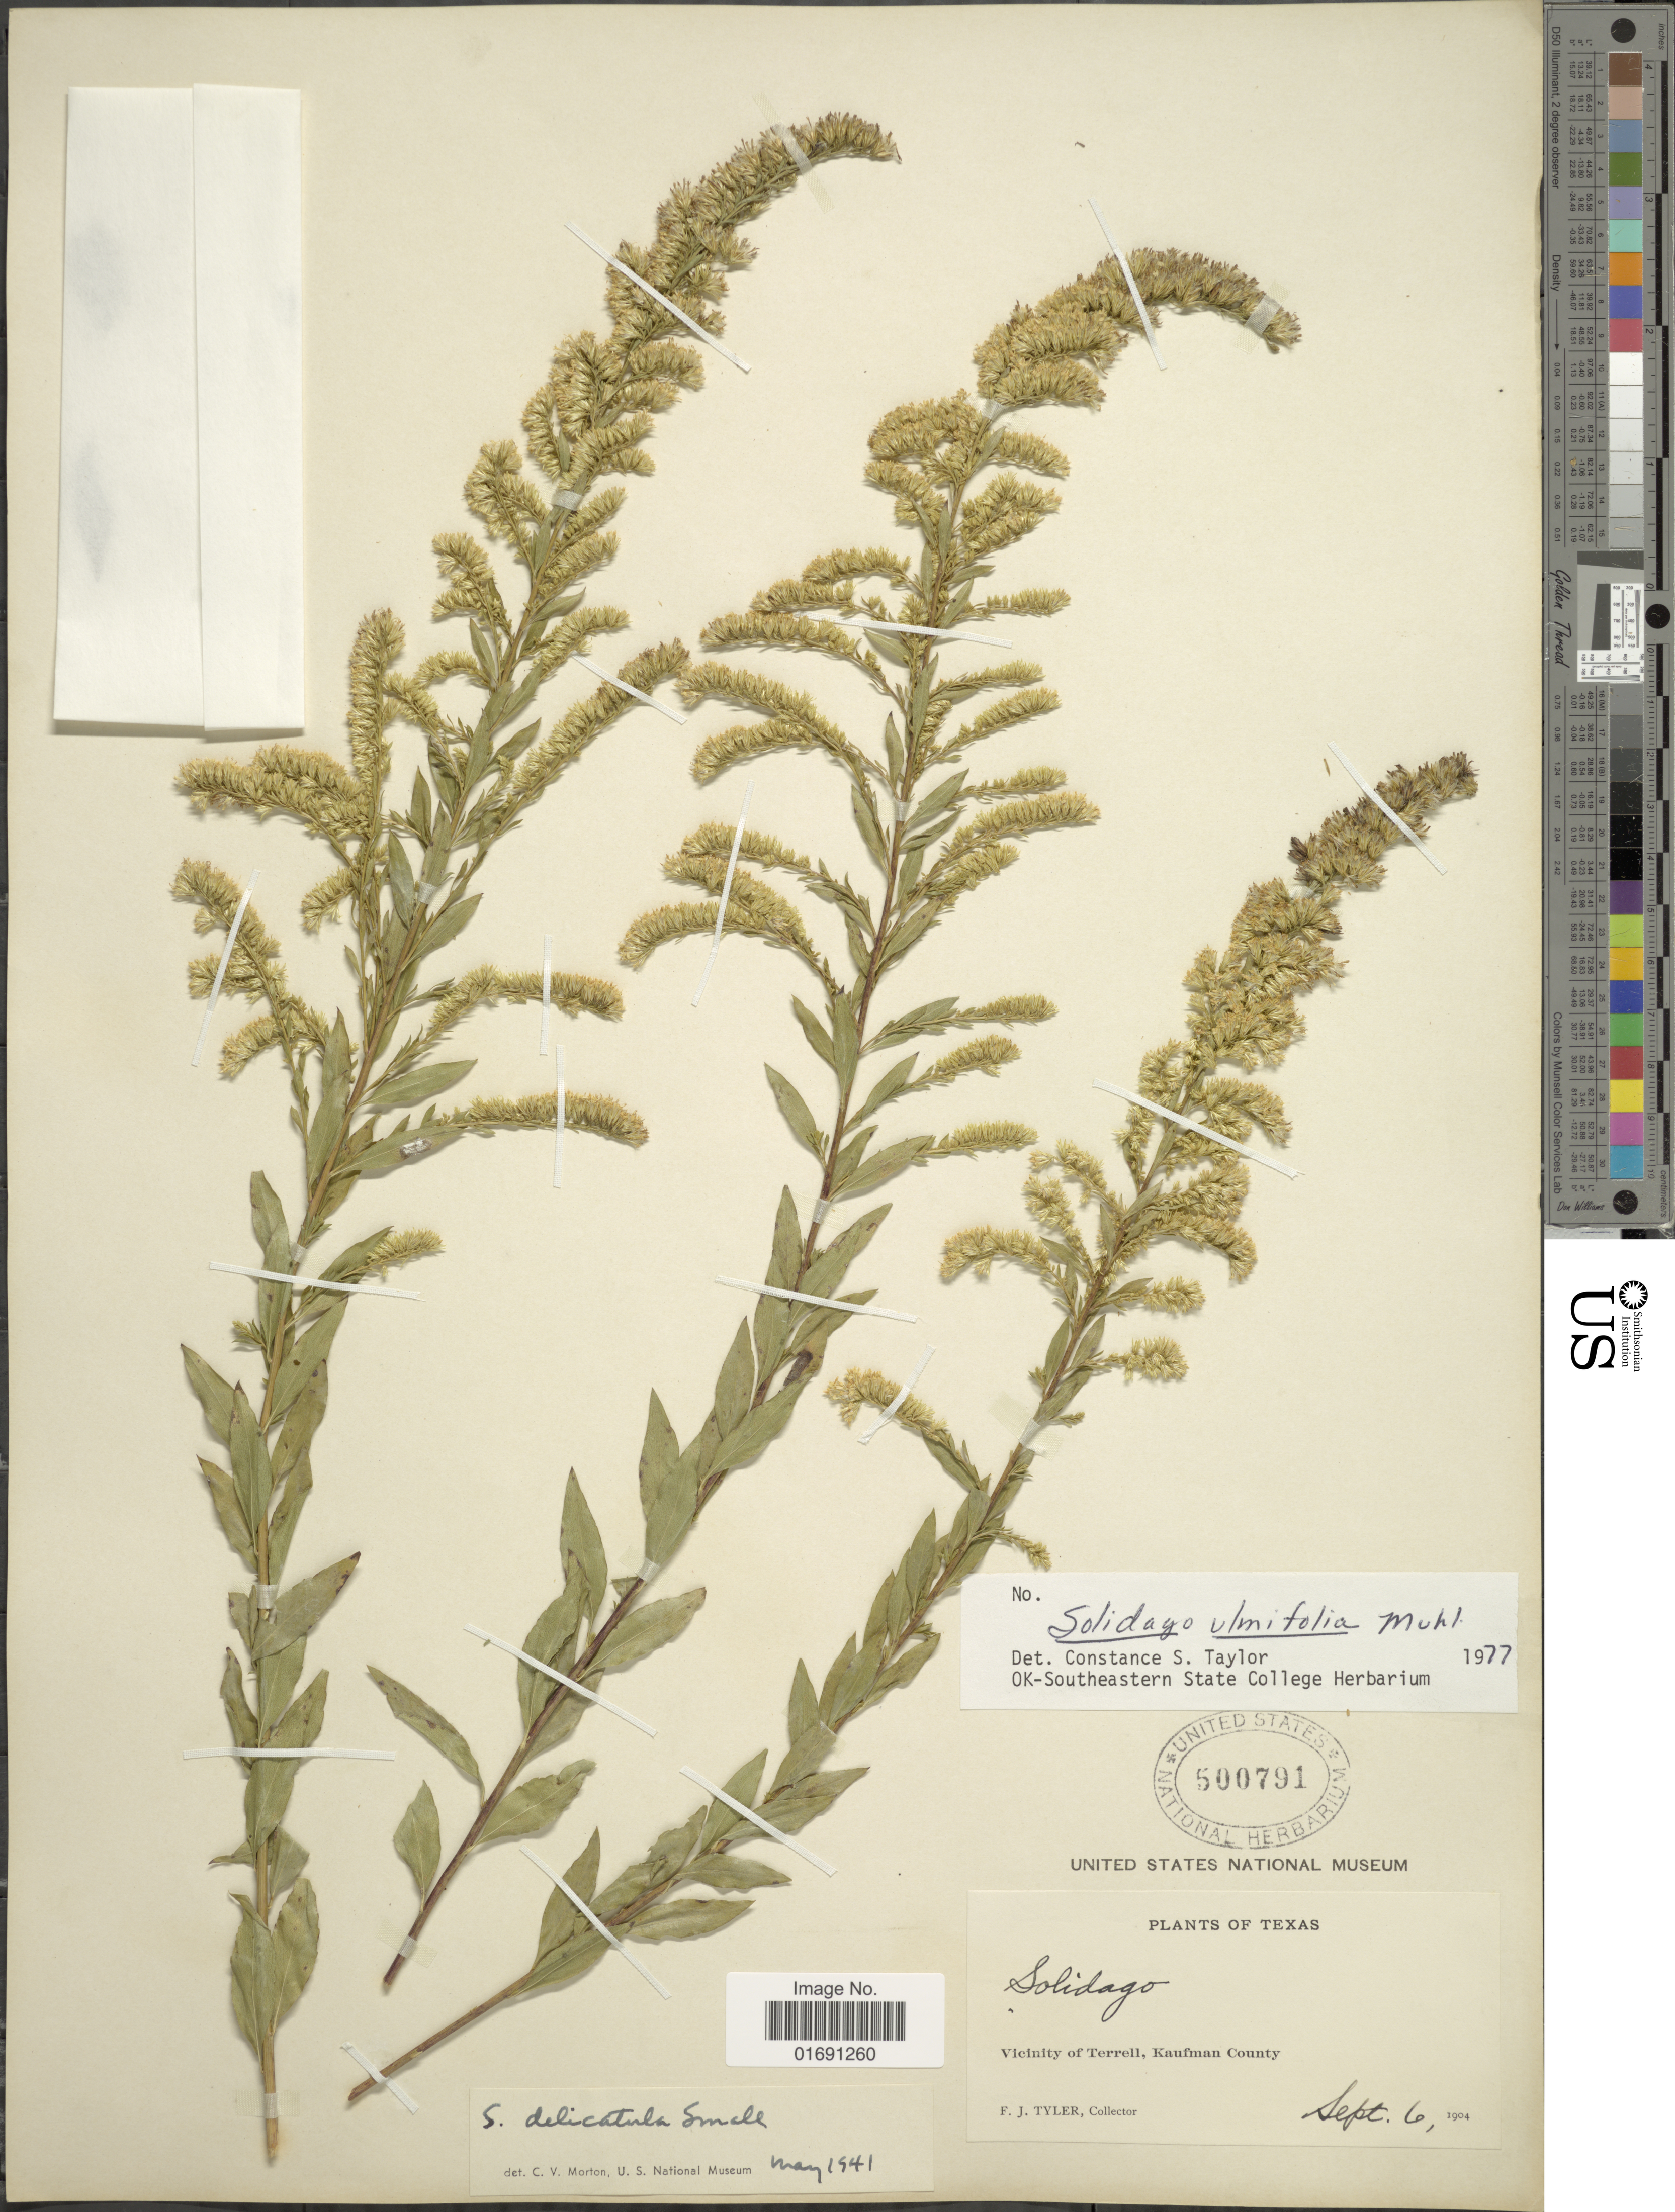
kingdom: Plantae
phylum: Tracheophyta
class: Magnoliopsida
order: Asterales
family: Asteraceae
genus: Solidago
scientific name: Solidago ulmifolia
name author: Muhl. ex Willd.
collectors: F. Tyler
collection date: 1904-09-06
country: United States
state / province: Texas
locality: Vicinity of Terrell, Kaufman County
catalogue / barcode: US 500791